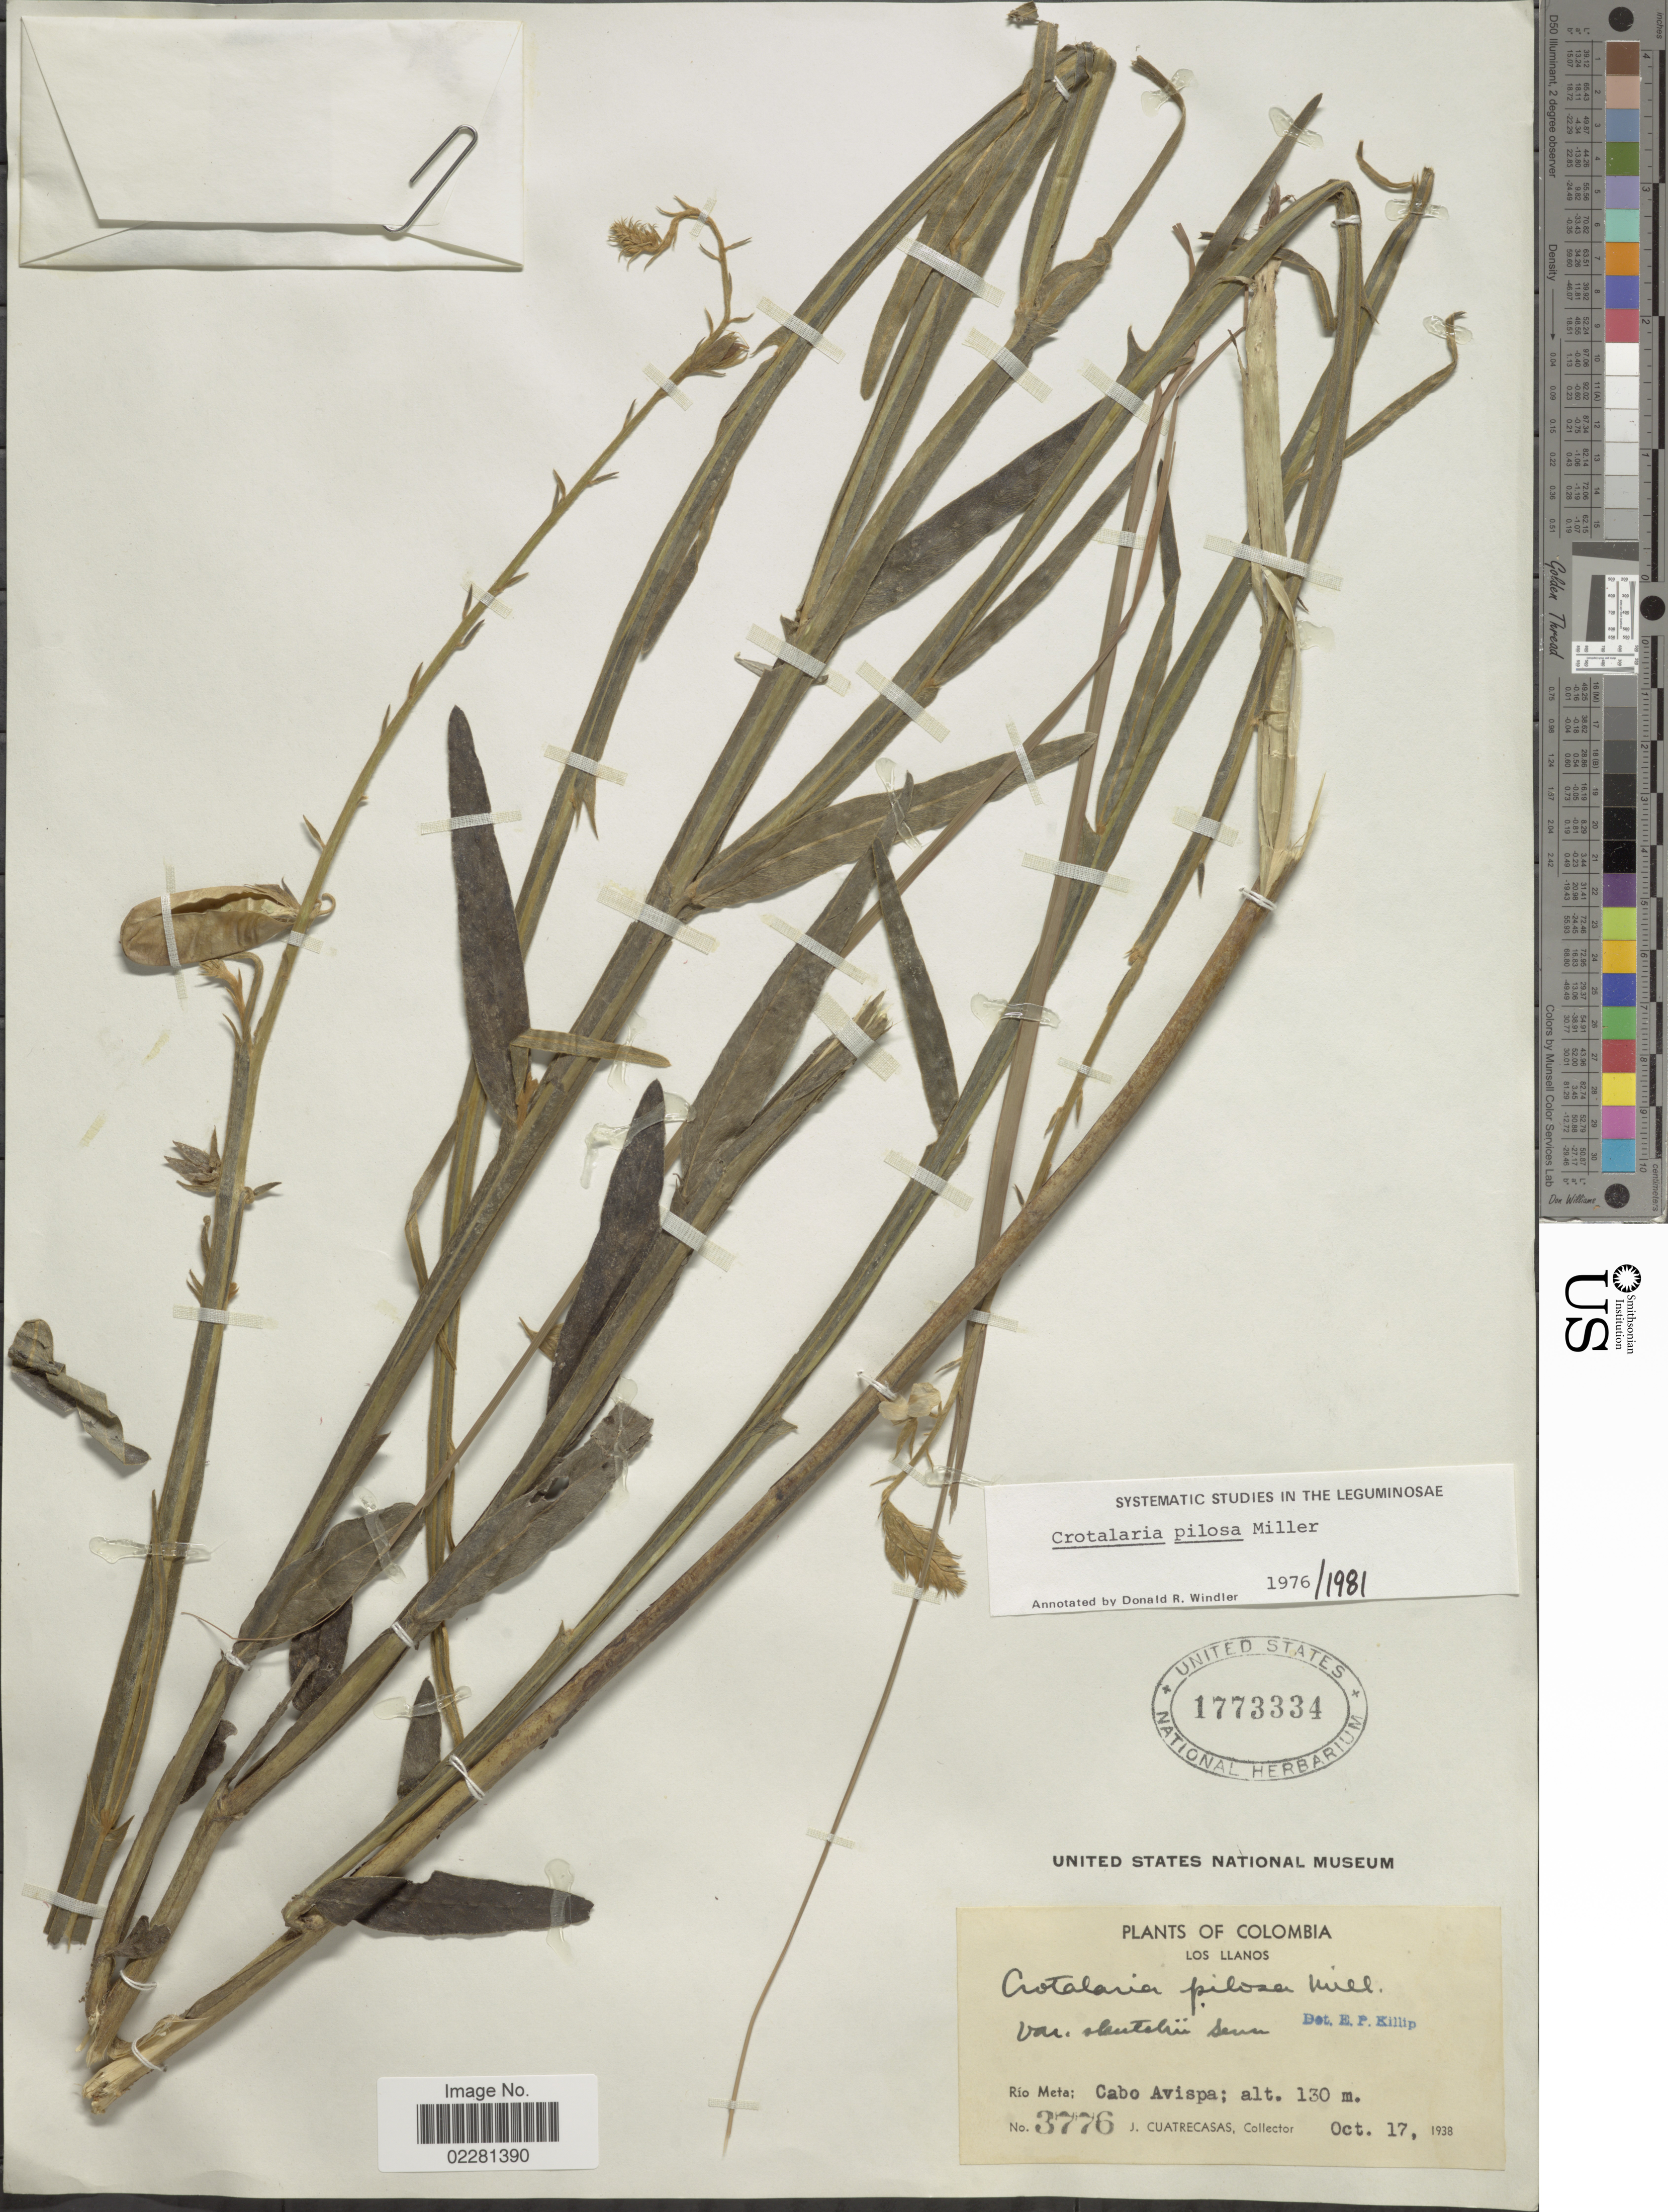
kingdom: Plantae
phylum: Tracheophyta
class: Magnoliopsida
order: Fabales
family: Fabaceae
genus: Crotalaria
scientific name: Crotalaria pilosa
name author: Mill.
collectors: J. Cuatrecasas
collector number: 3776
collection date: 1938-10-17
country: Colombia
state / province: Meta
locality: Los Llanos, Rio Meta, Cabo Avispa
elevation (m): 130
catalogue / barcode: US 1773334